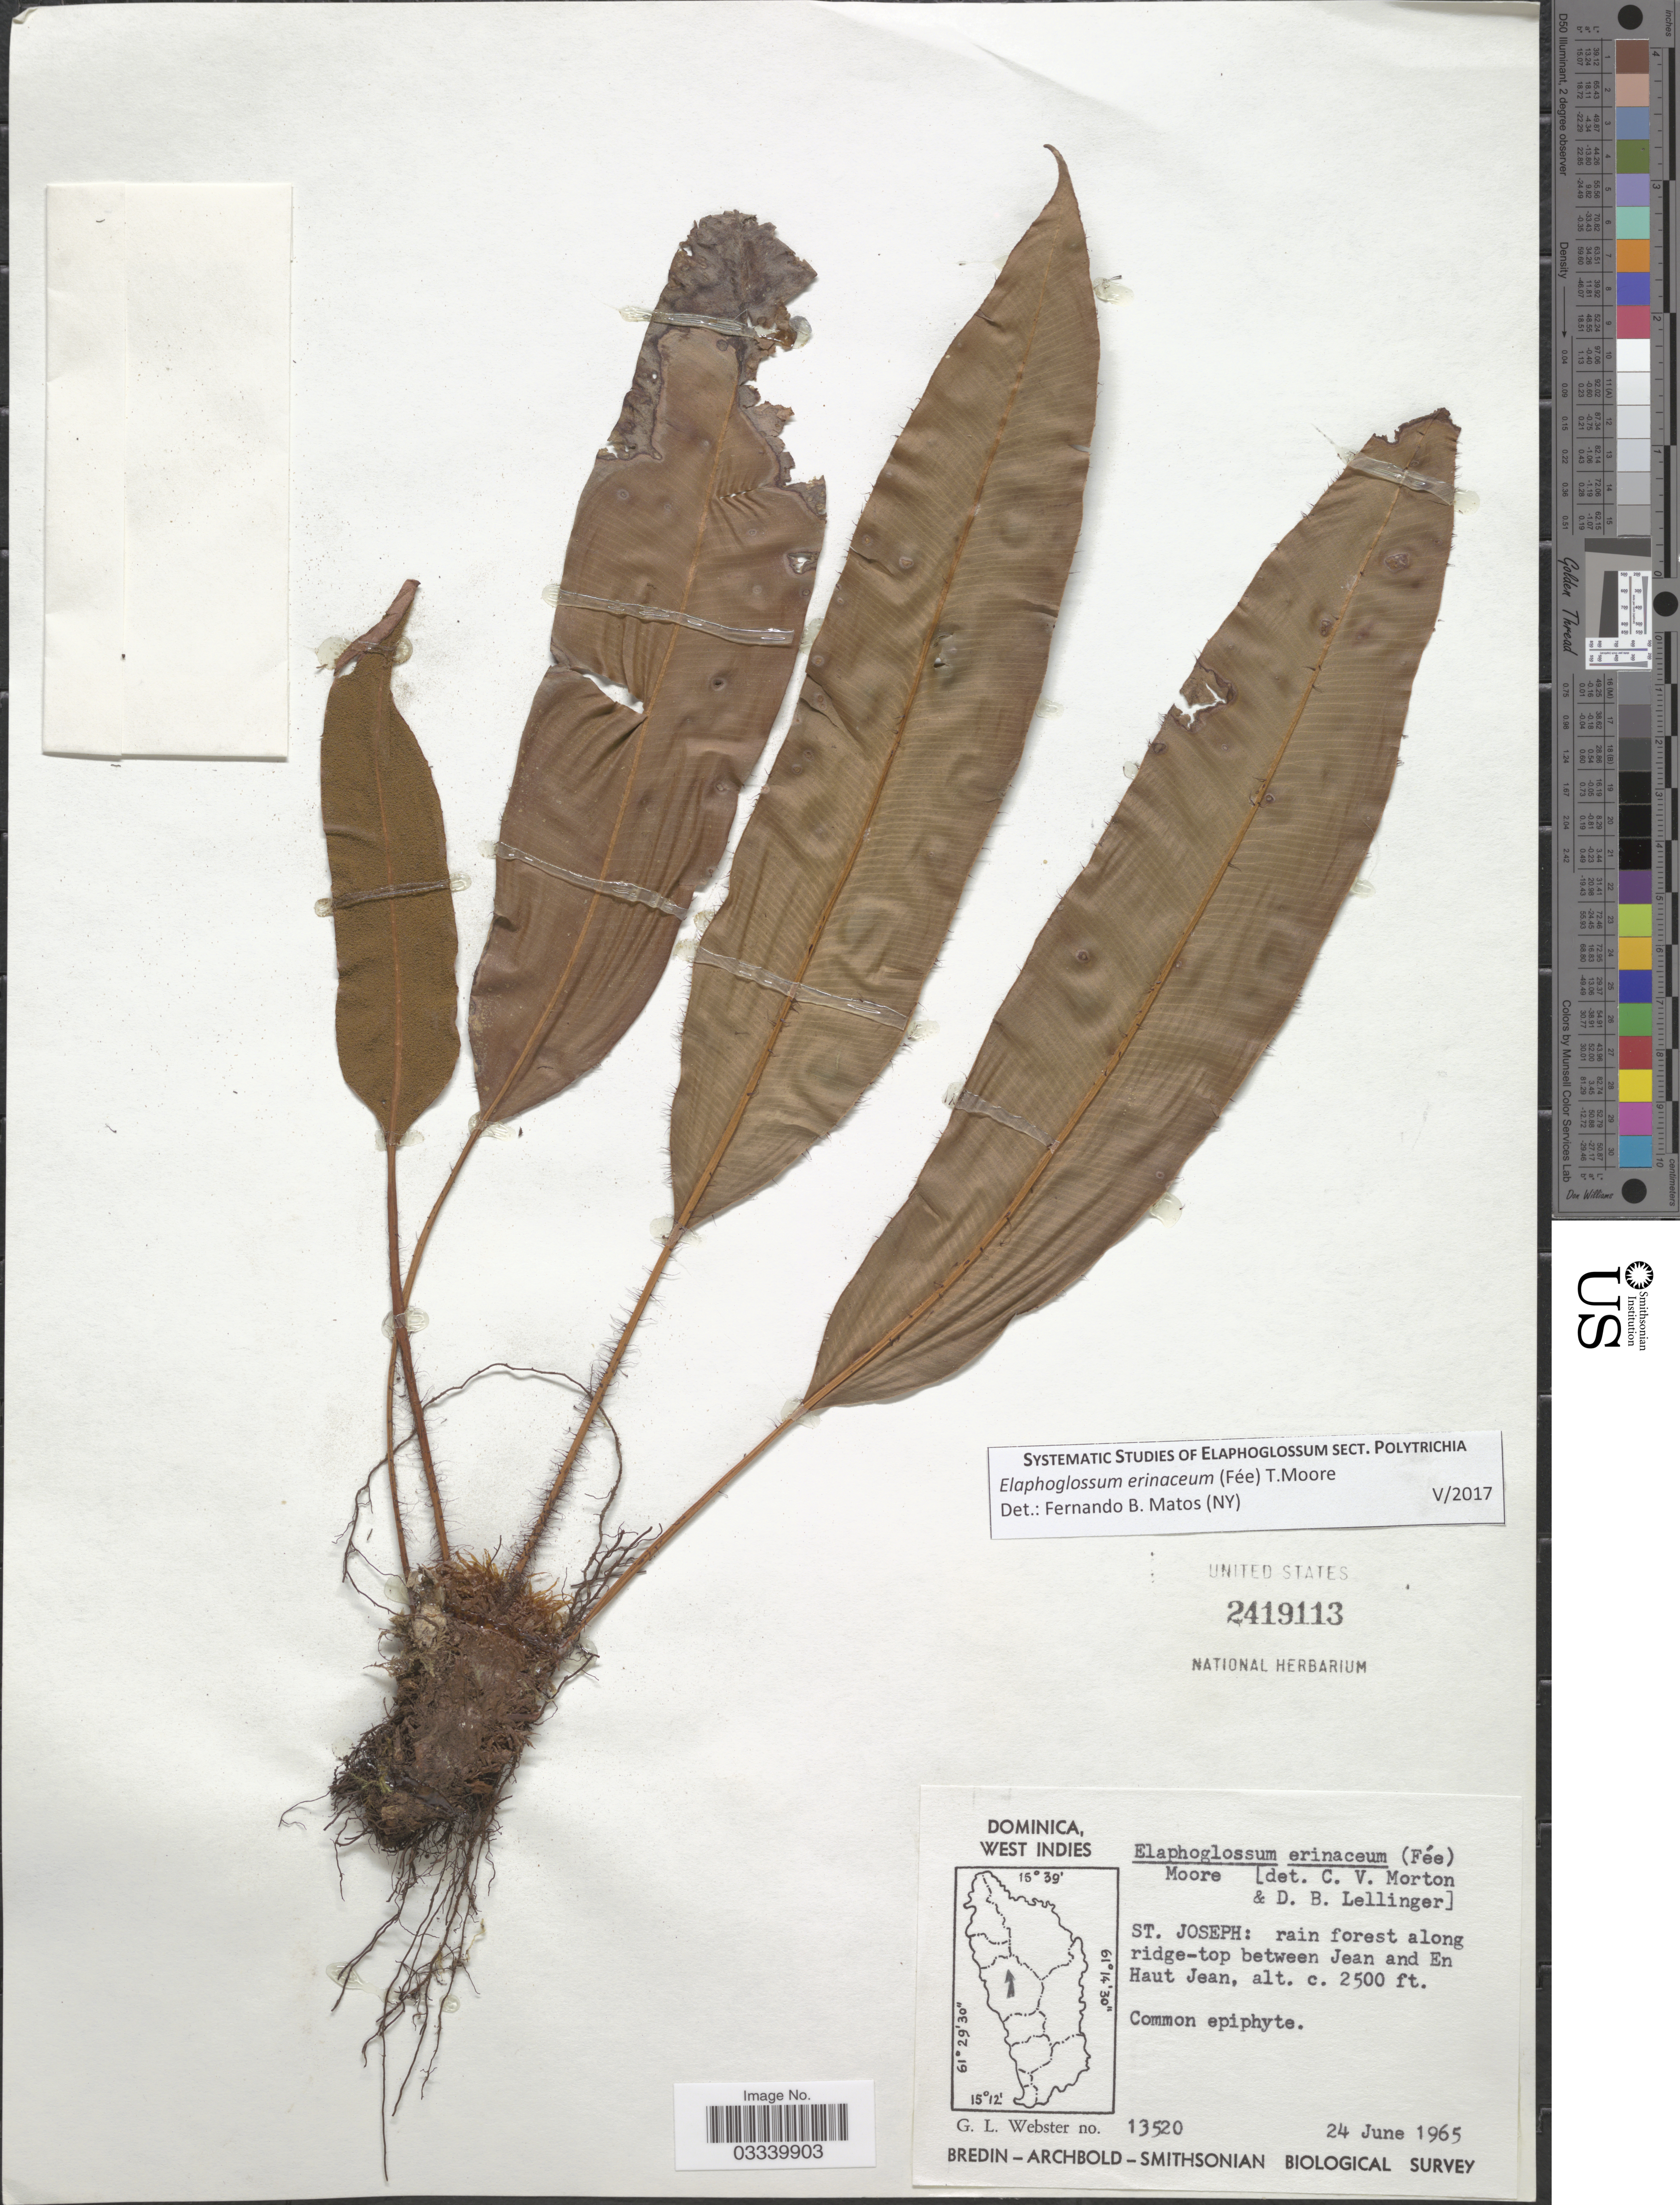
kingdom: Plantae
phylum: Tracheophyta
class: Polypodiopsida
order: Polypodiales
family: Dryopteridaceae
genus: Elaphoglossum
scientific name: Elaphoglossum erinaceum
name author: (Fée) T. Moore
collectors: G. L. Webster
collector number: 13520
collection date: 1965-06-24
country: Dominica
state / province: St. Joseph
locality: St. Joseph: rain forest along ridge-top between Jean and Haut Jean.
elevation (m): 762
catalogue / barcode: US 2419113